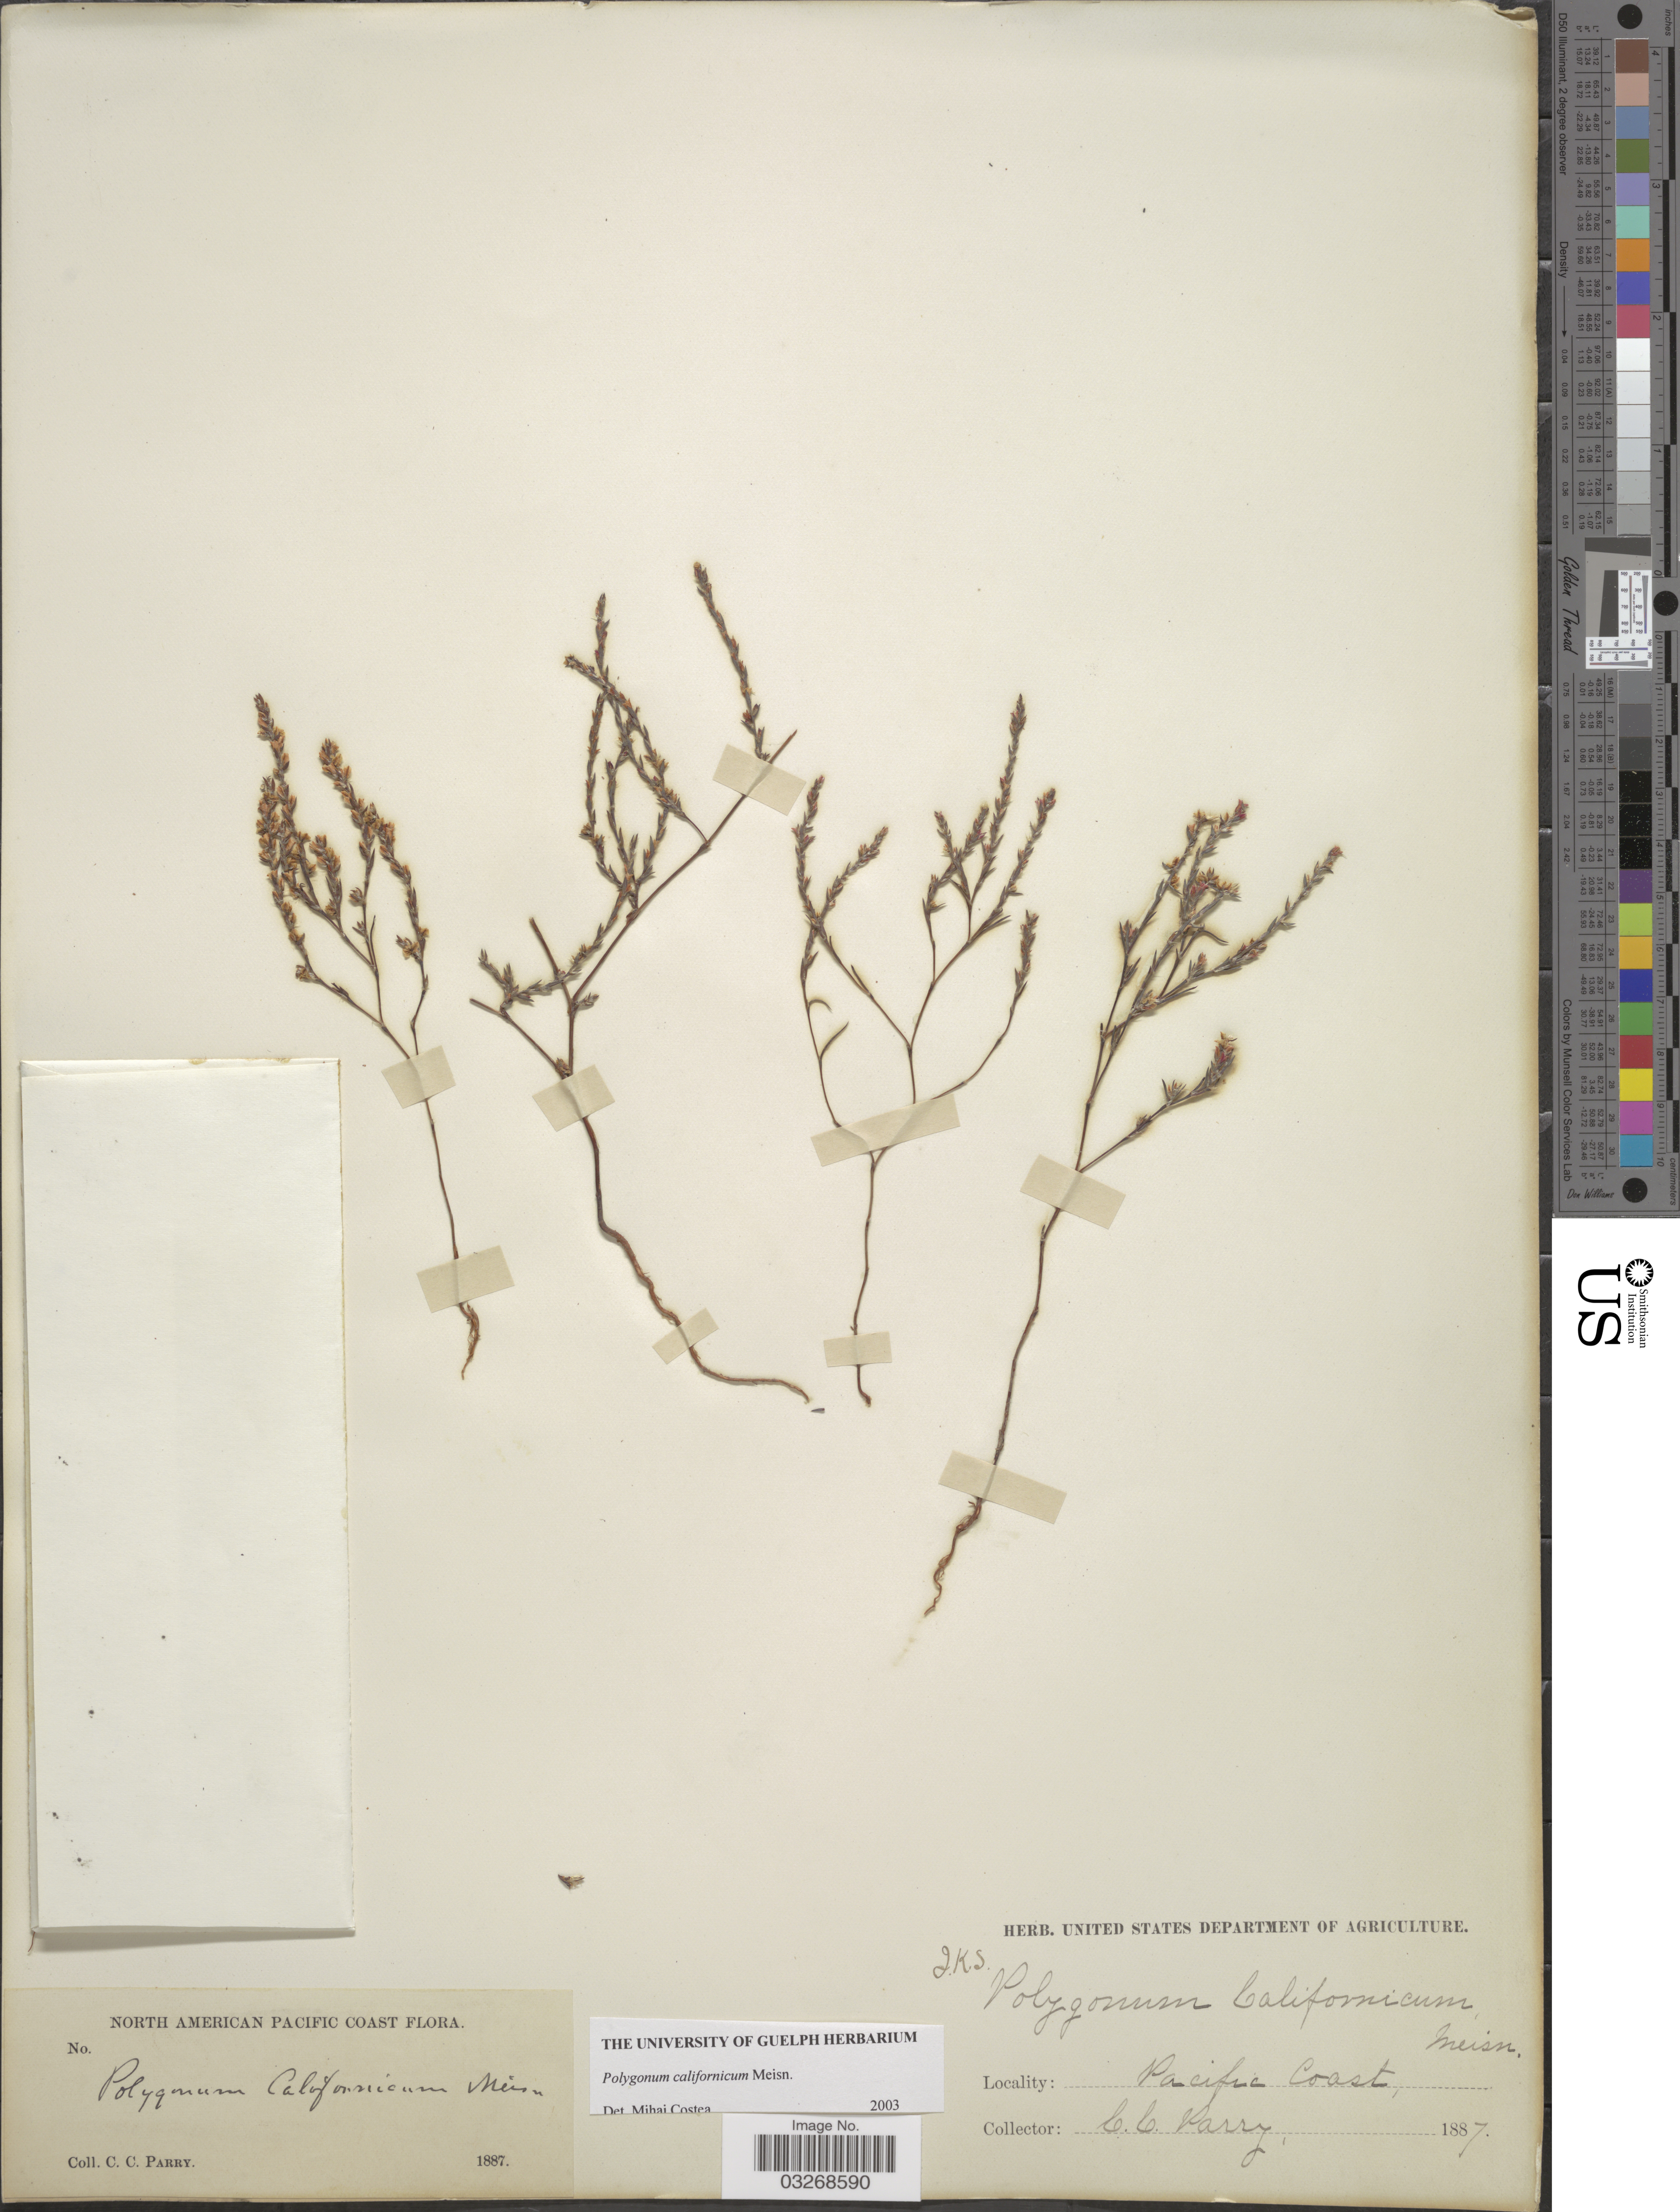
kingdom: Plantae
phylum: Tracheophyta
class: Magnoliopsida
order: Caryophyllales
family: Polygonaceae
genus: Polygonum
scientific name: Polygonum californicum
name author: Meisn.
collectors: C. C. Parry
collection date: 1887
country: United States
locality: North American Pacific Coast.